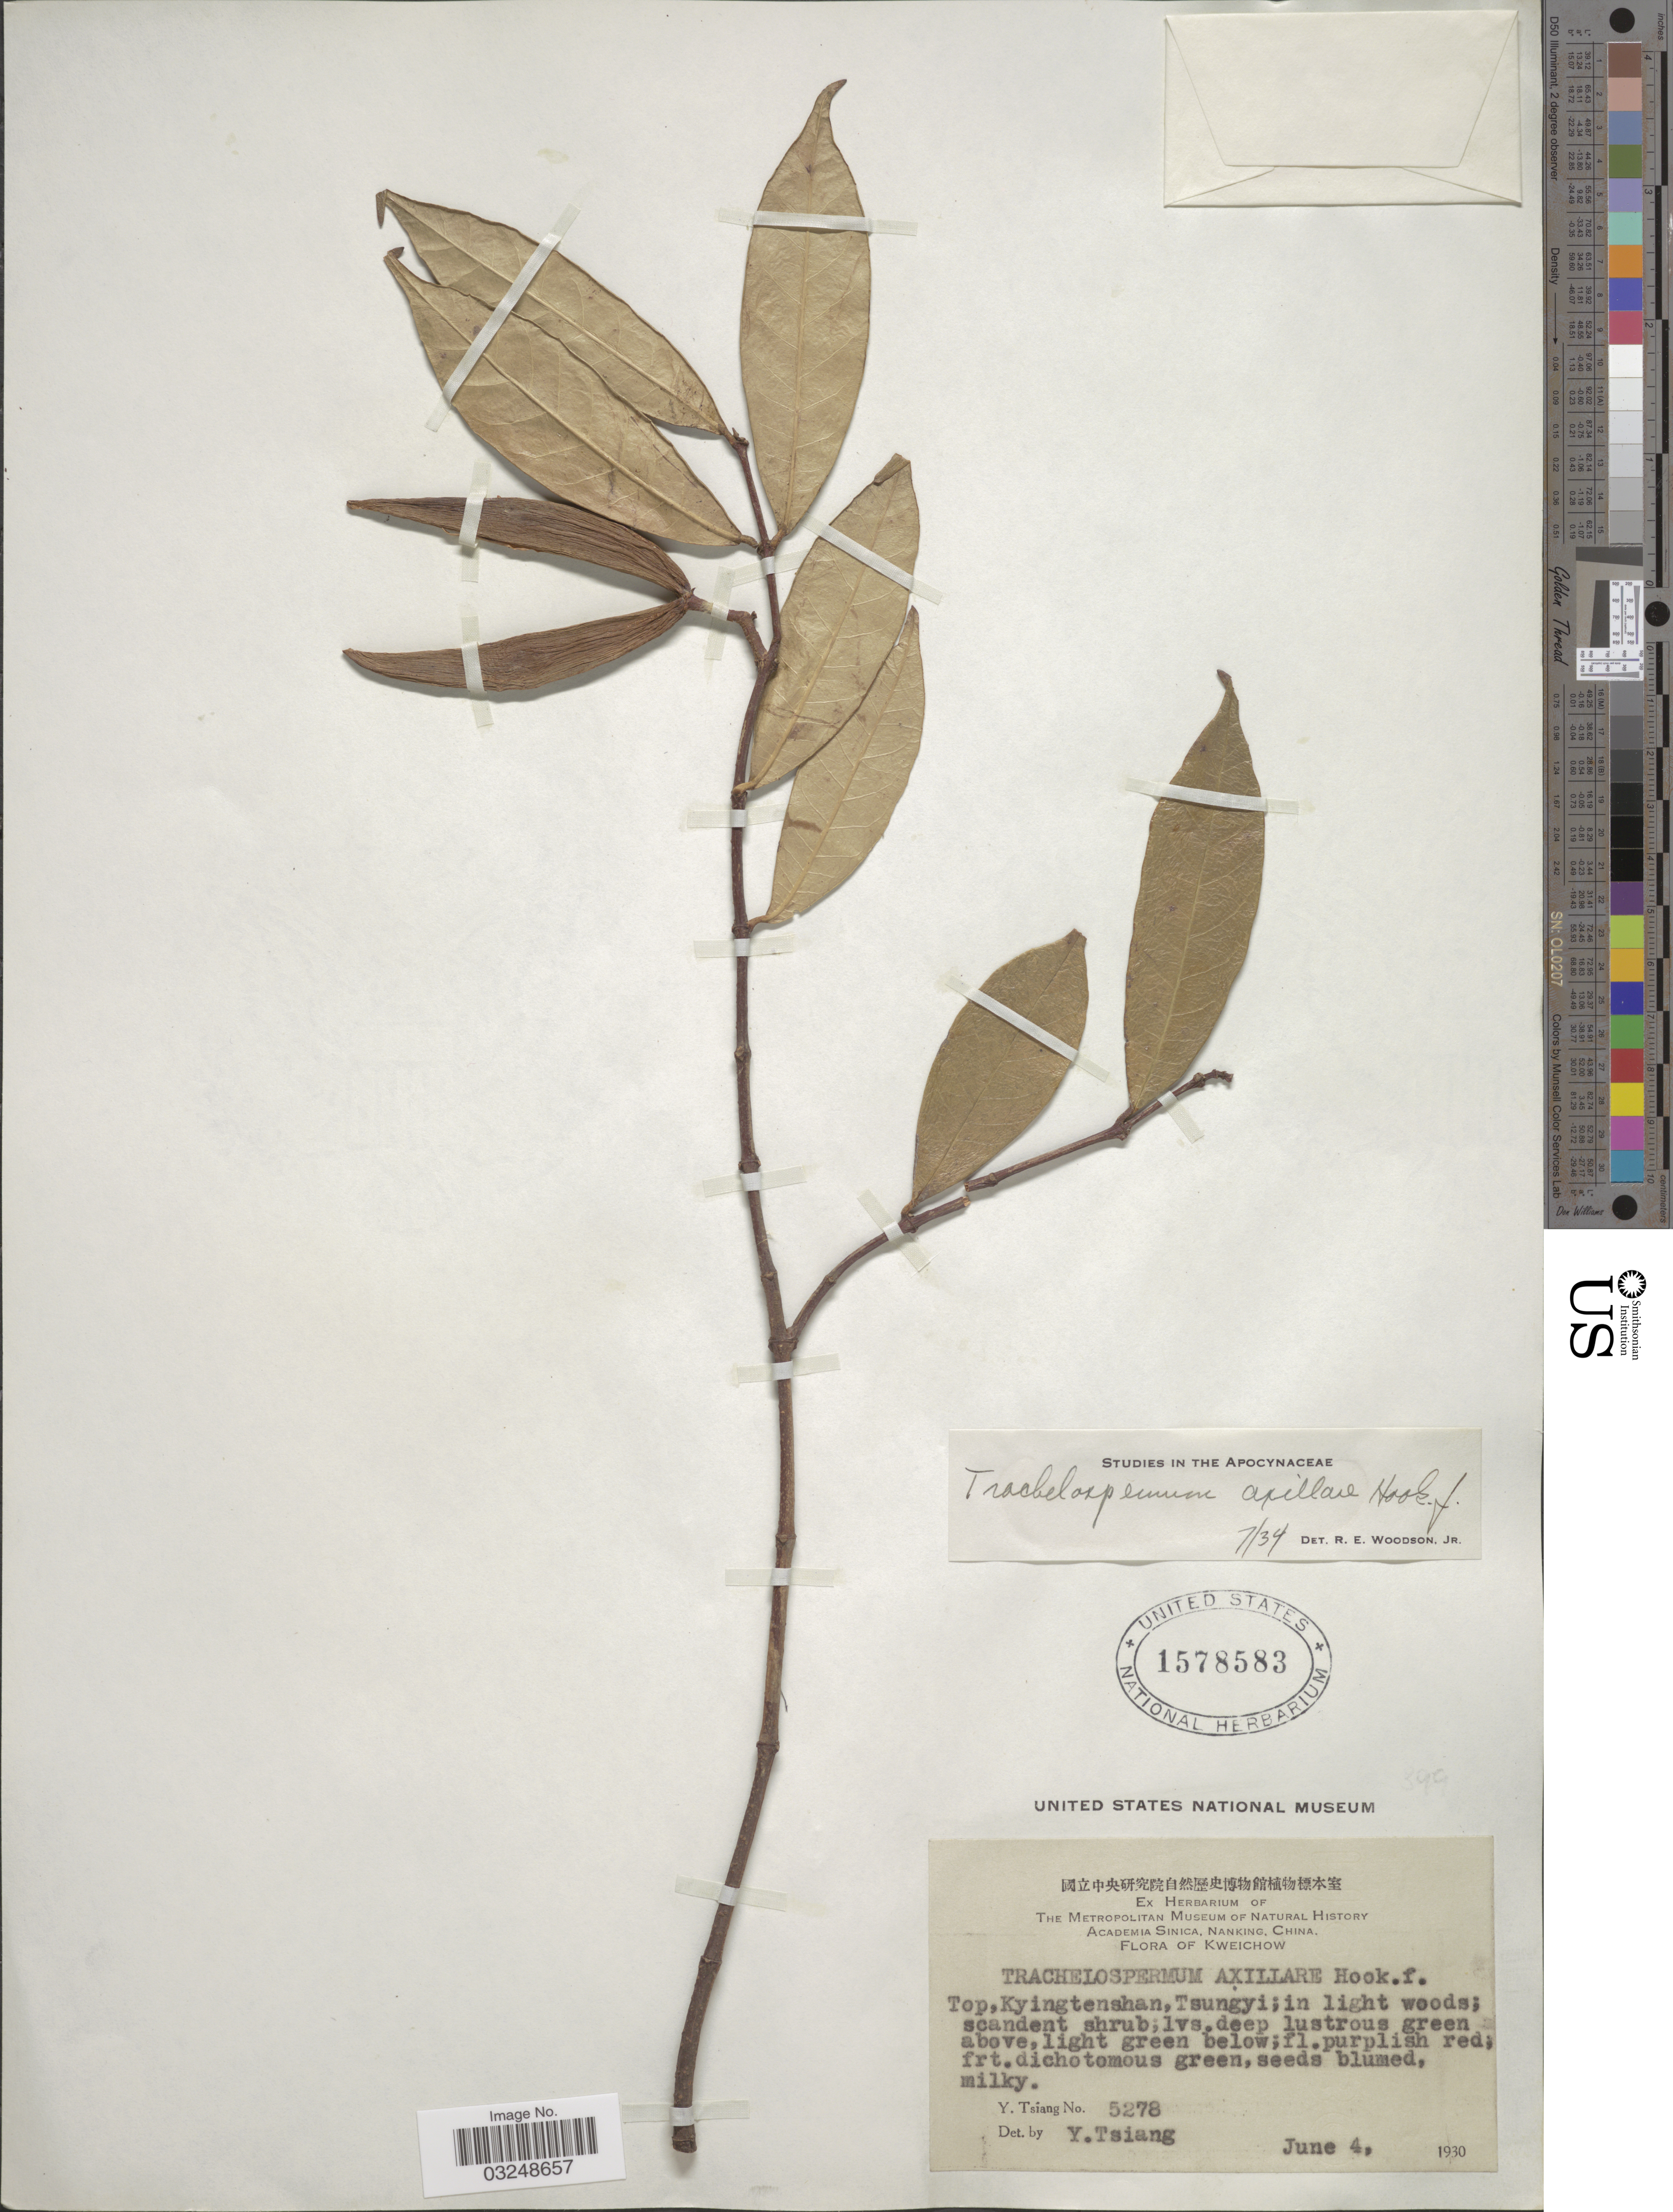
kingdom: Plantae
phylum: Tracheophyta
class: Magnoliopsida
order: Gentianales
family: Apocynaceae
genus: Trachelospermum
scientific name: Trachelospermum axillare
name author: Hook. f.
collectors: Y. Tsiang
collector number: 5278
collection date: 1930-06-04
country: China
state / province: Guizhou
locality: Kweichow, Top, Kyingtenshan, Tsungyi.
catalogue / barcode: US 1578583